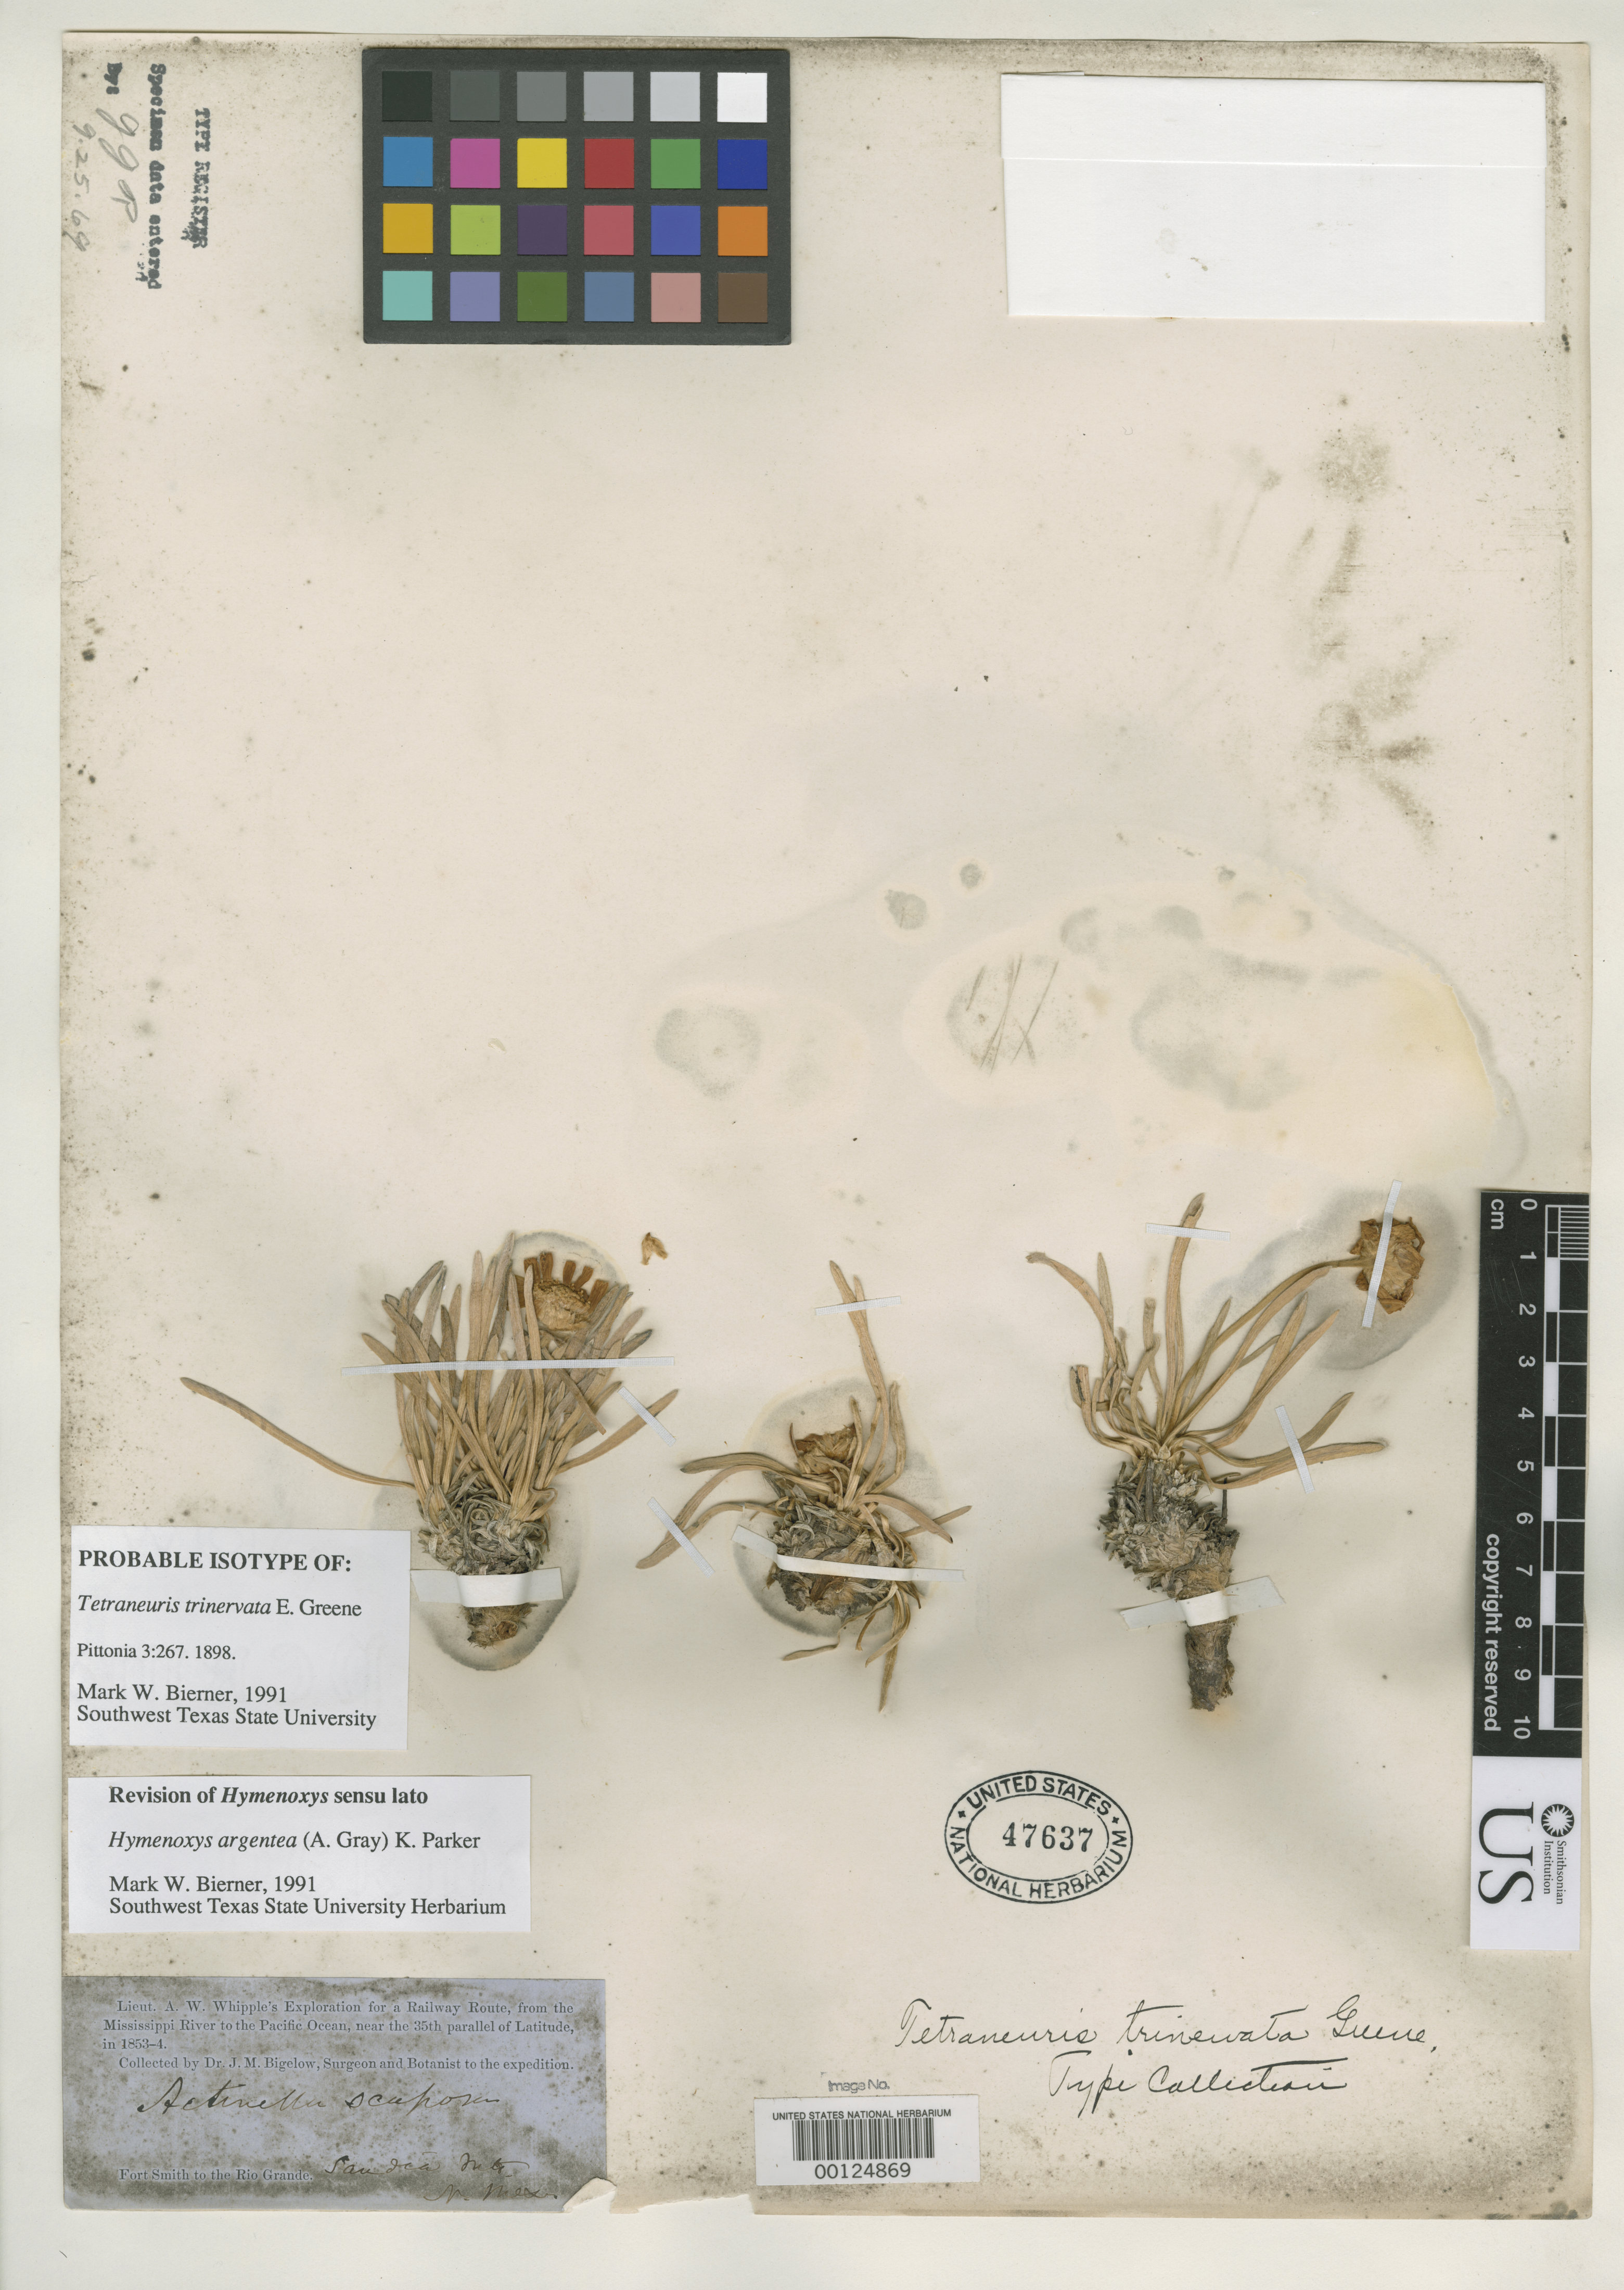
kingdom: Plantae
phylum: Tracheophyta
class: Magnoliopsida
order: Asterales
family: Asteraceae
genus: Tetraneuris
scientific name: Tetraneuris trinervata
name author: Greene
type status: Possible Isotype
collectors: J. M. Bigelow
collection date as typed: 1853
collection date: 1853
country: United States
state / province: New Mexico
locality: Sandia Mountain.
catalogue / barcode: US 47637